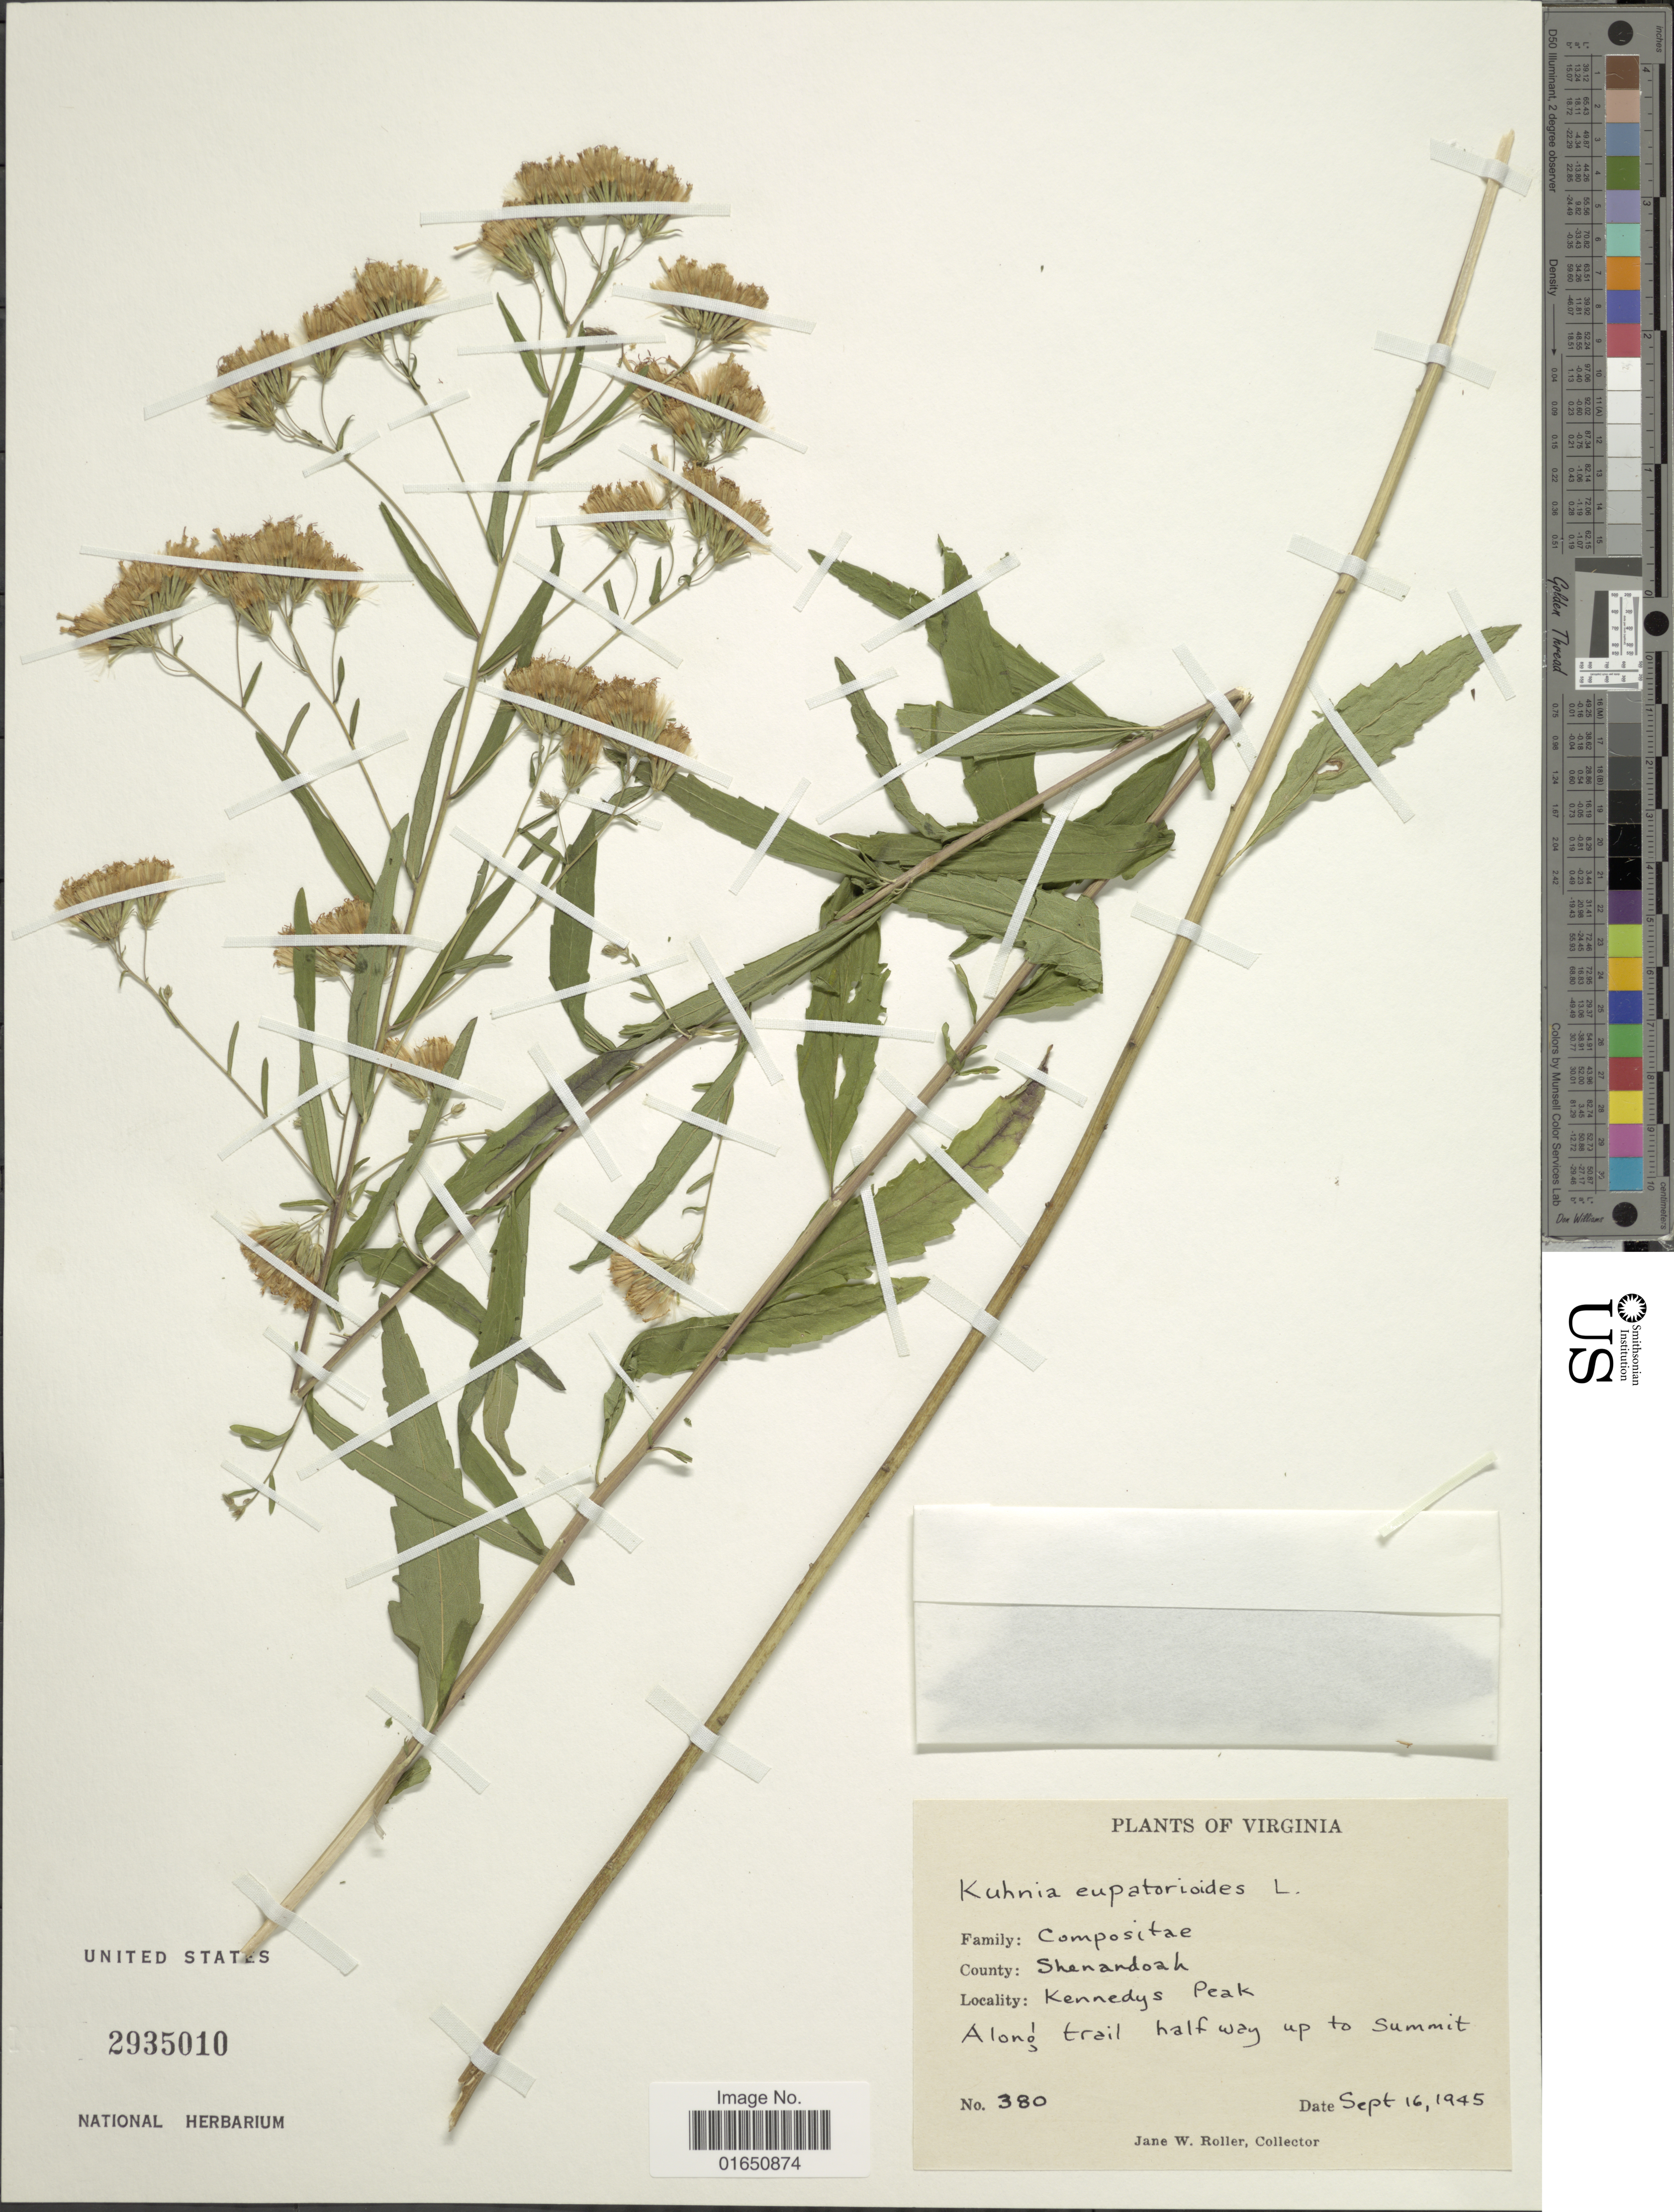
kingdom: Plantae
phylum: Tracheophyta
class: Magnoliopsida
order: Asterales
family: Asteraceae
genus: Brickellia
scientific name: Brickellia eupatorioides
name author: (L.) Shinners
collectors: J. W. Roller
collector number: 380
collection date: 1945-09-16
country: United States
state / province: Virginia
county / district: Shenandoah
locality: County: Shenandoah. Kennedys Peak, along trail half way up to Summit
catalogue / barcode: US 2935010